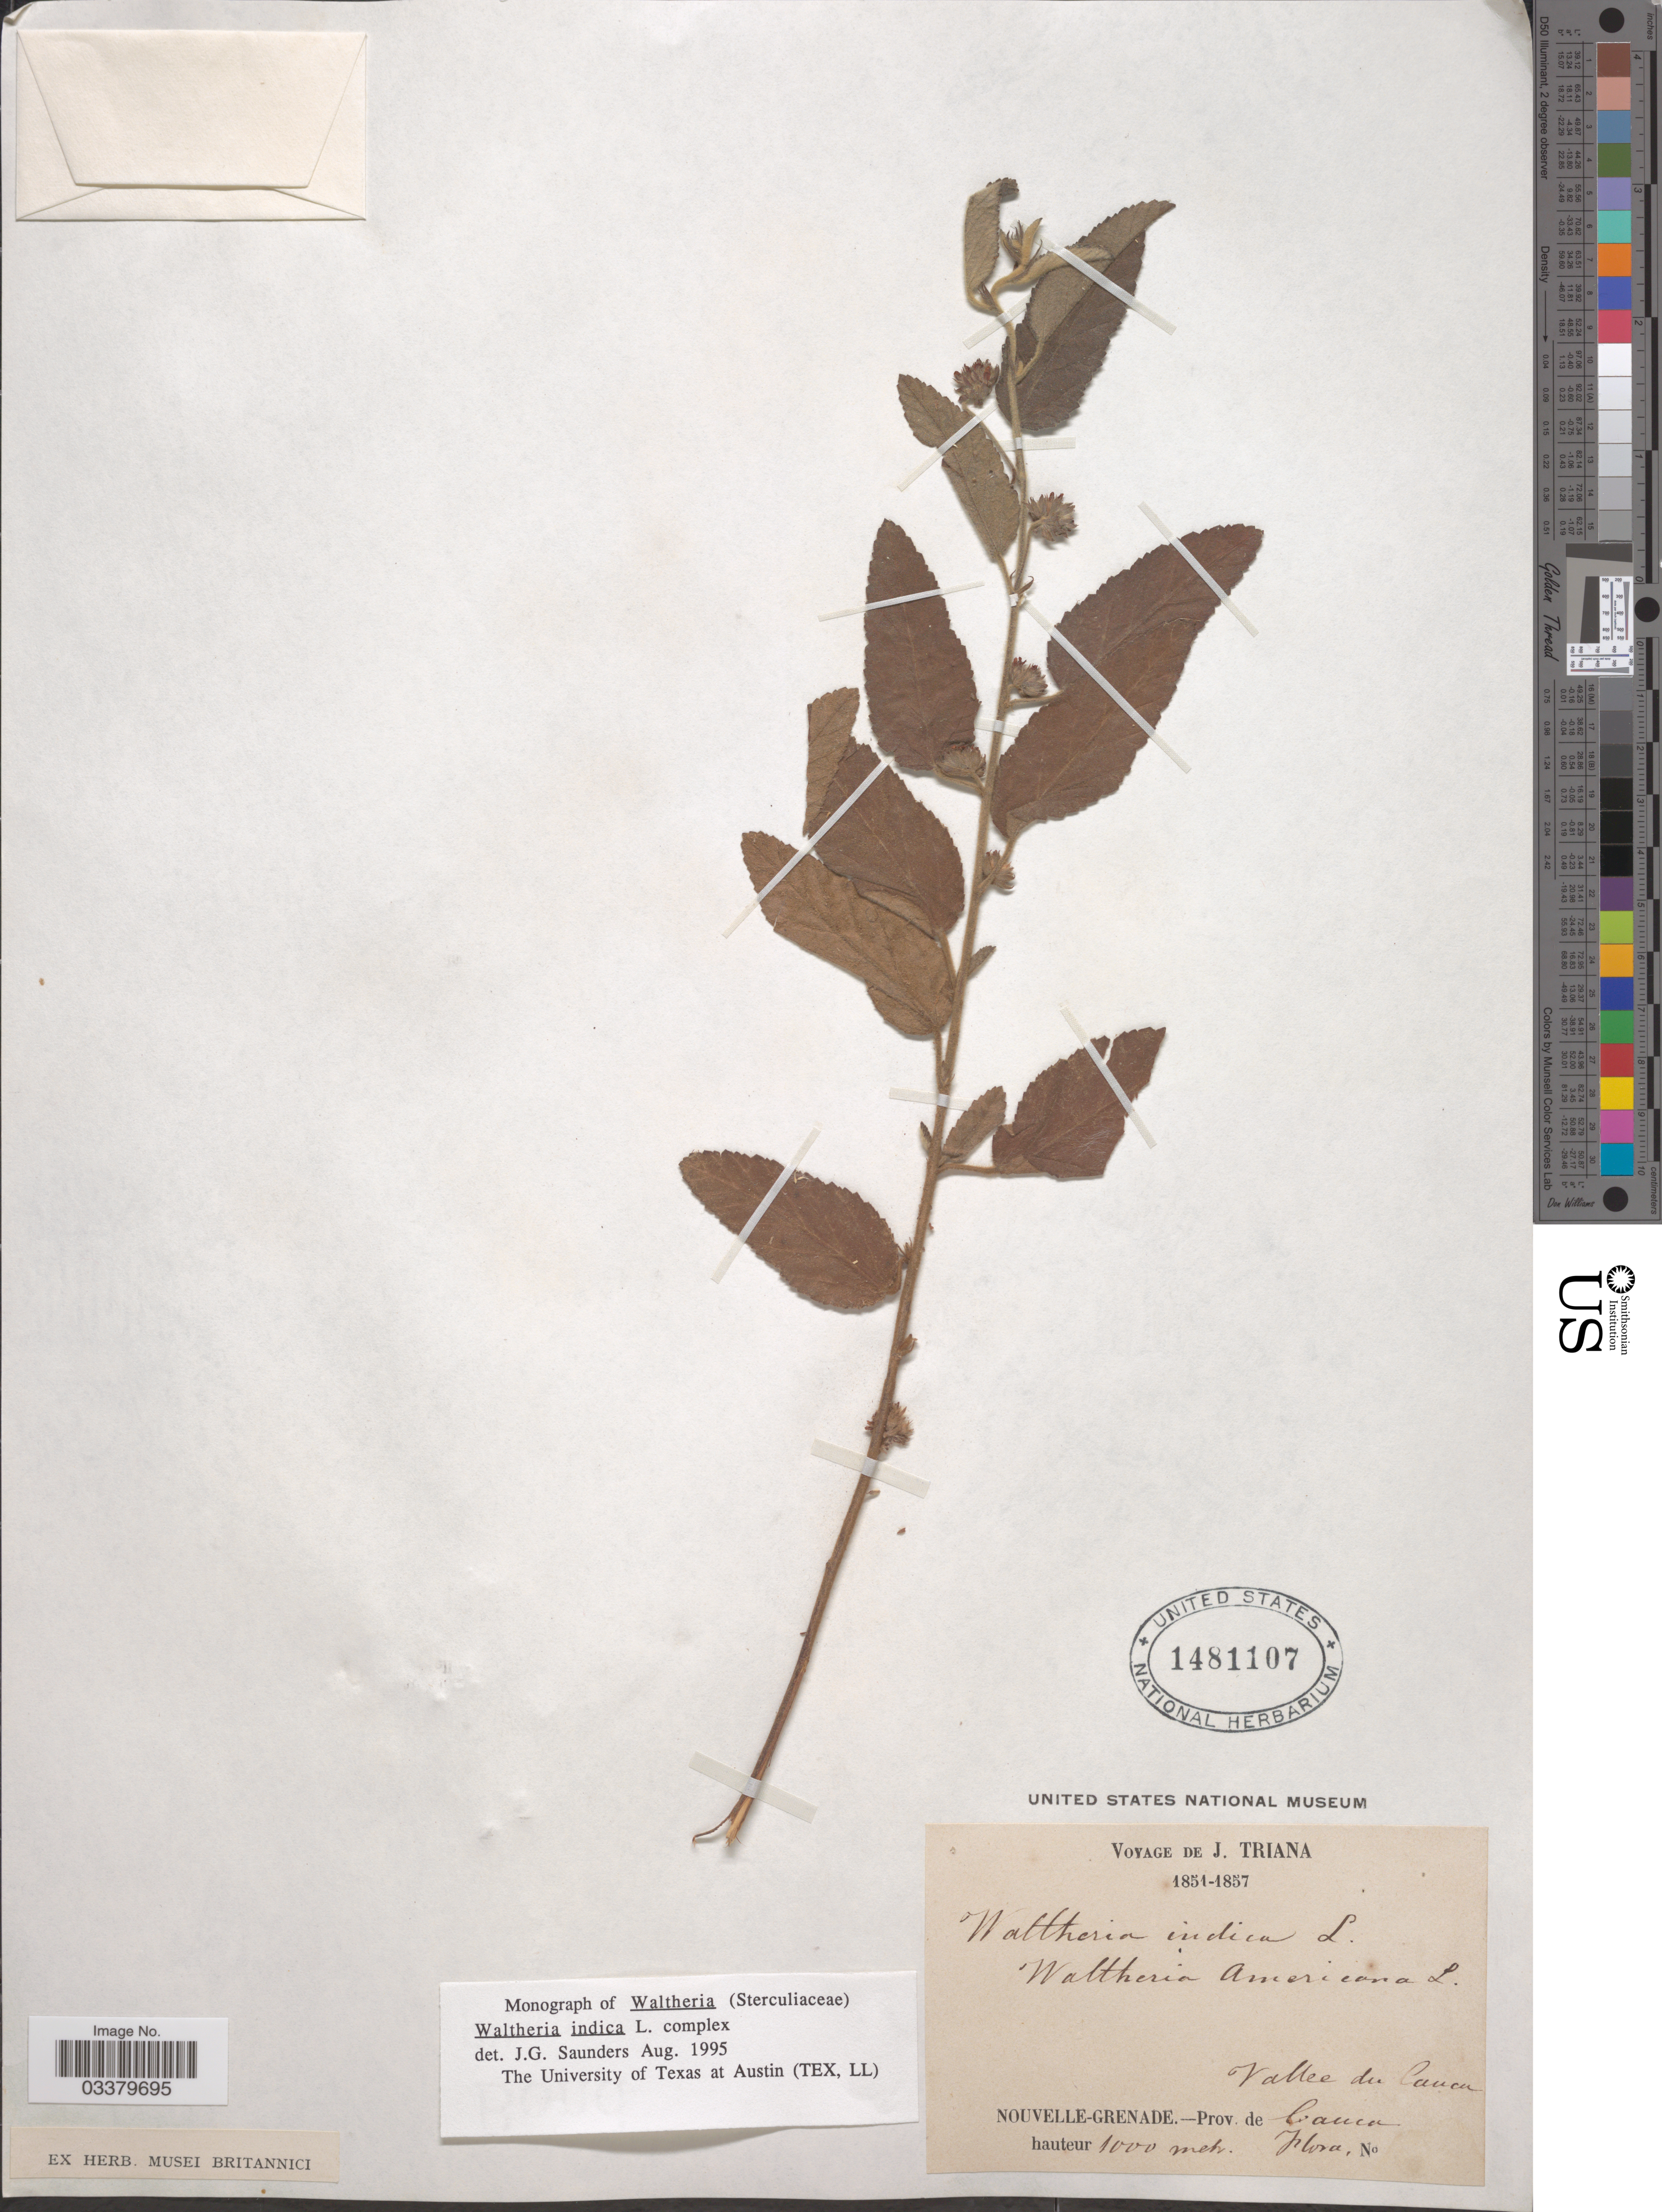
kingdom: Plantae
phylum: Tracheophyta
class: Magnoliopsida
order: Malvales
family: Malvaceae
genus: Waltheria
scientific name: Waltheria indica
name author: L.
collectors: J. Triana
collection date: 1851/1857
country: Colombia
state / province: Cauca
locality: Vallee du Cauca. Nouvelle-Grenade. Prov. de Cauca.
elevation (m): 1000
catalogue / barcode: US 1481107